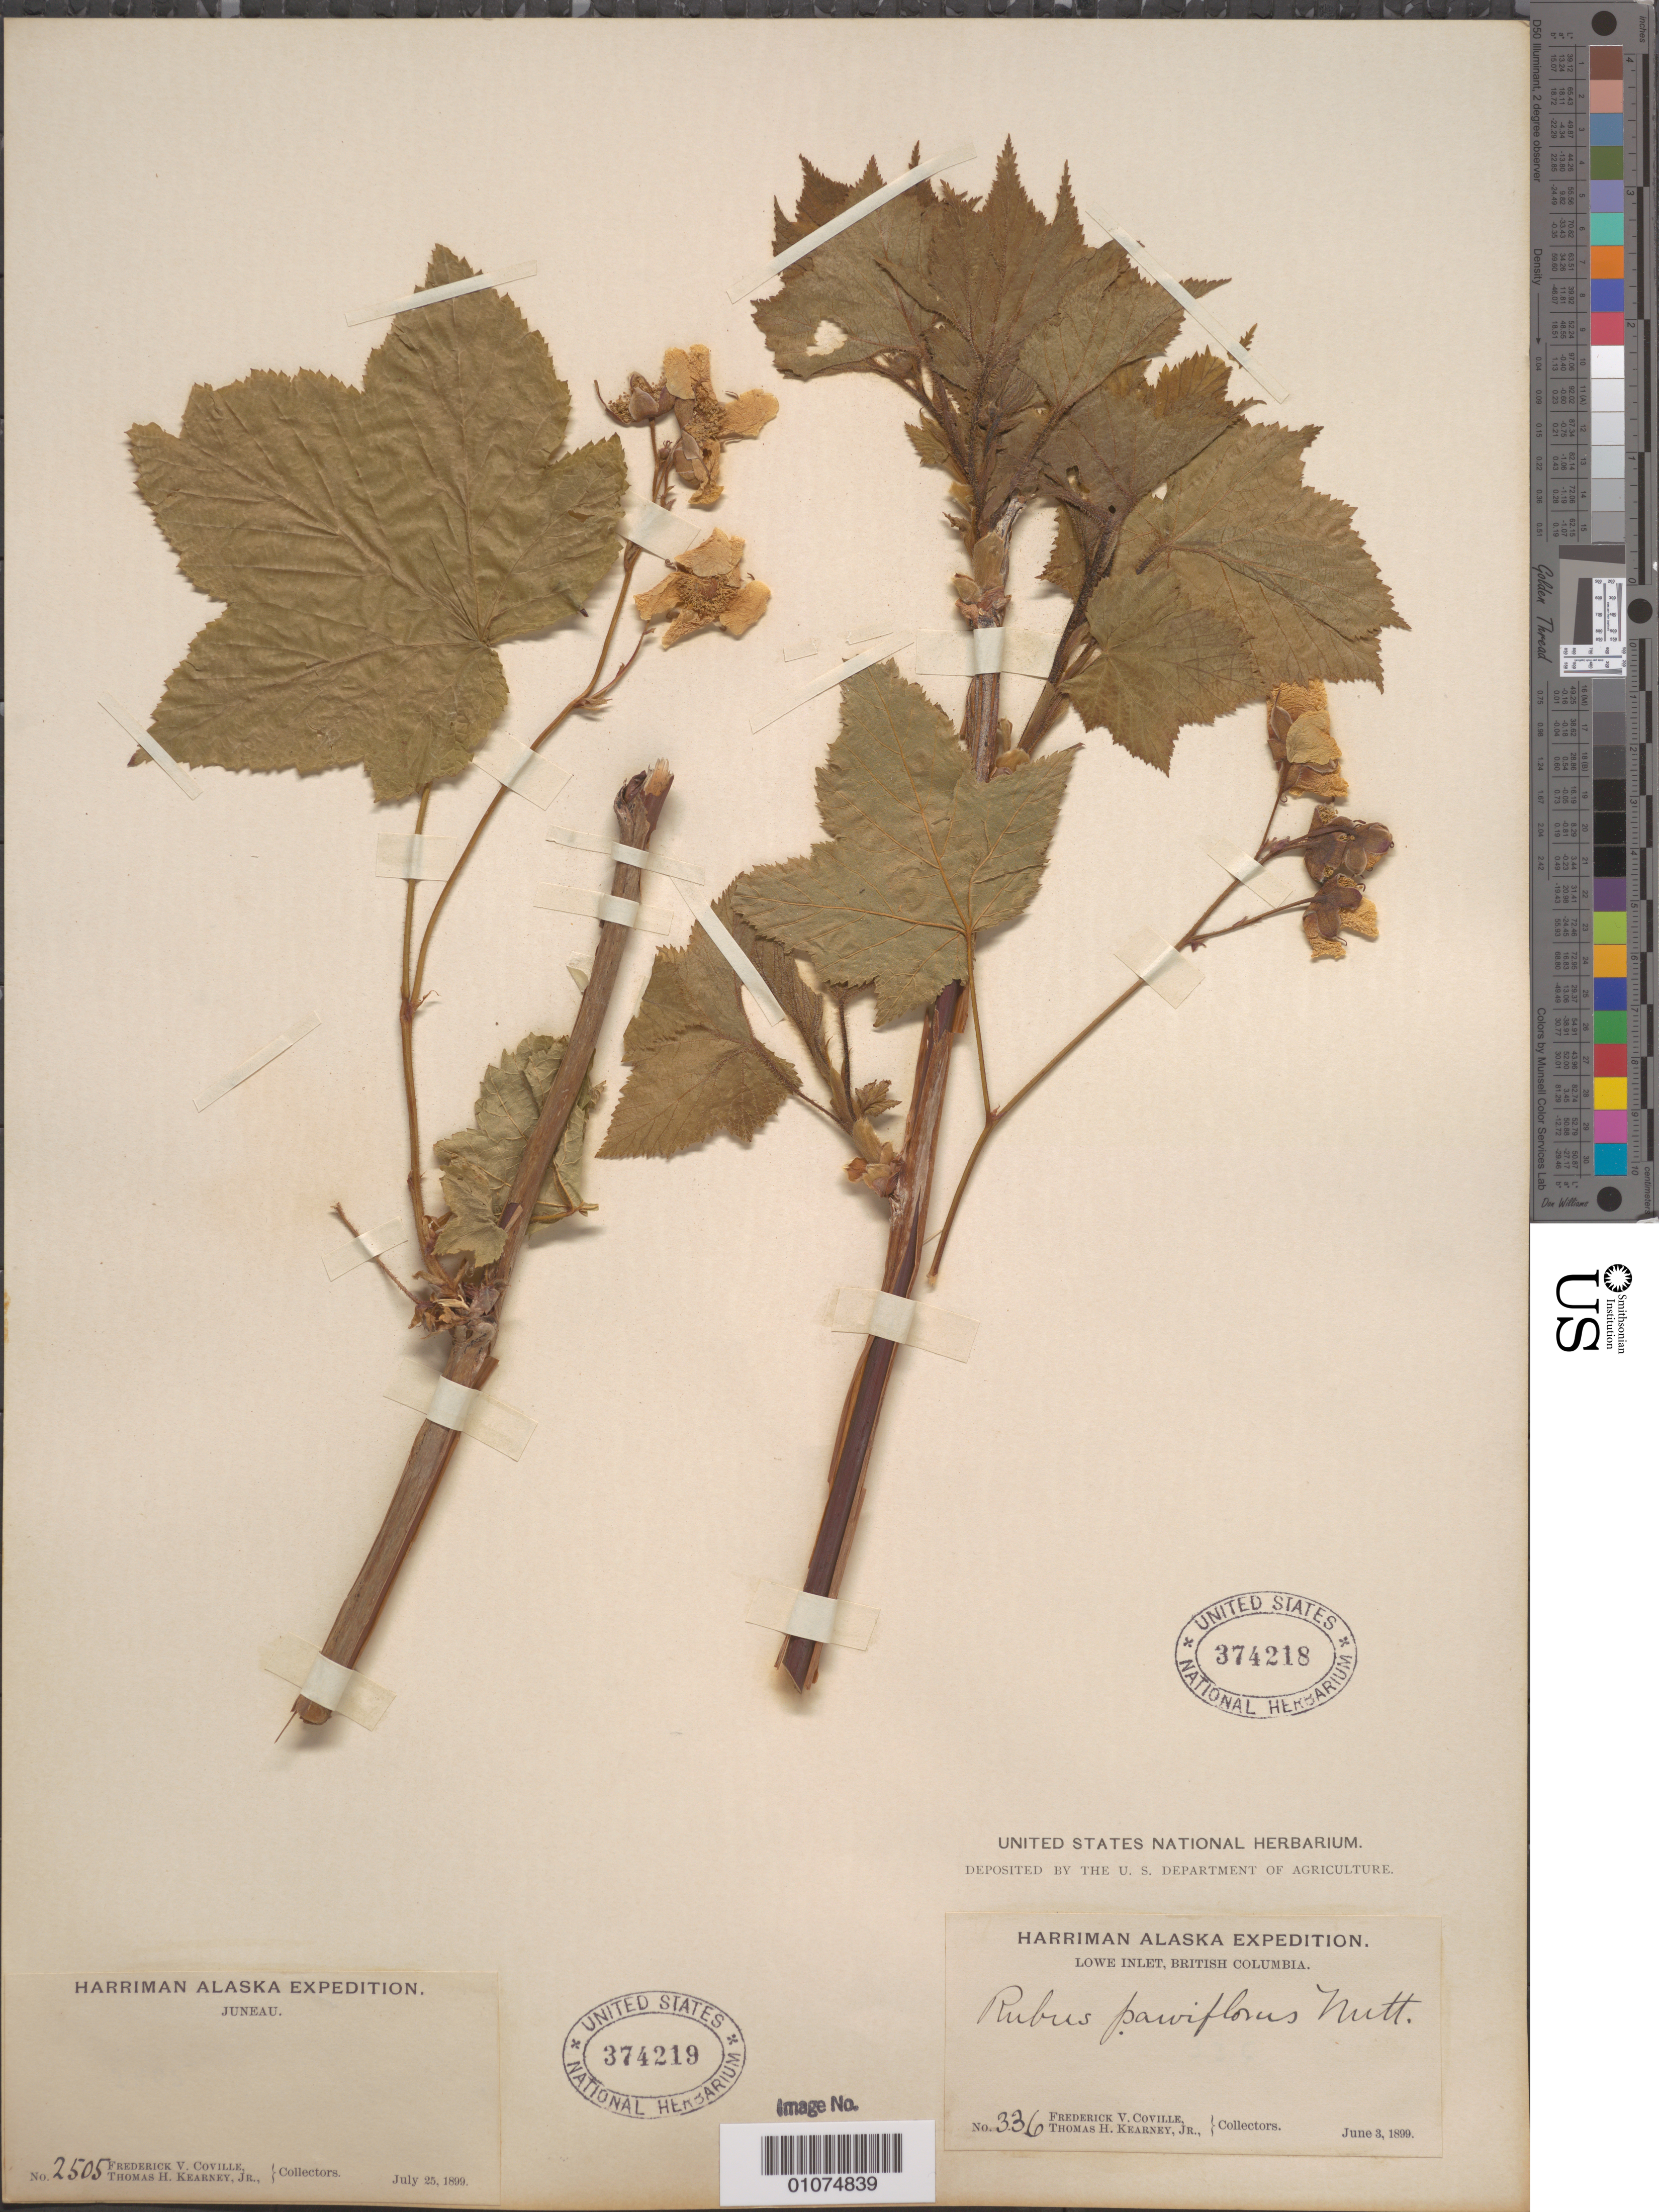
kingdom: Plantae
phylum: Tracheophyta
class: Magnoliopsida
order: Rosales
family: Rosaceae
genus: Rubus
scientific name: Rubus parviflorus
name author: Nutt.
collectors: F. V. Coville & T. H. Kearney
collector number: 336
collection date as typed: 03 Jun 1899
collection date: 1899-06-03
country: Canada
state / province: British Columbia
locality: Lowe Inlet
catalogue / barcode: US 374218